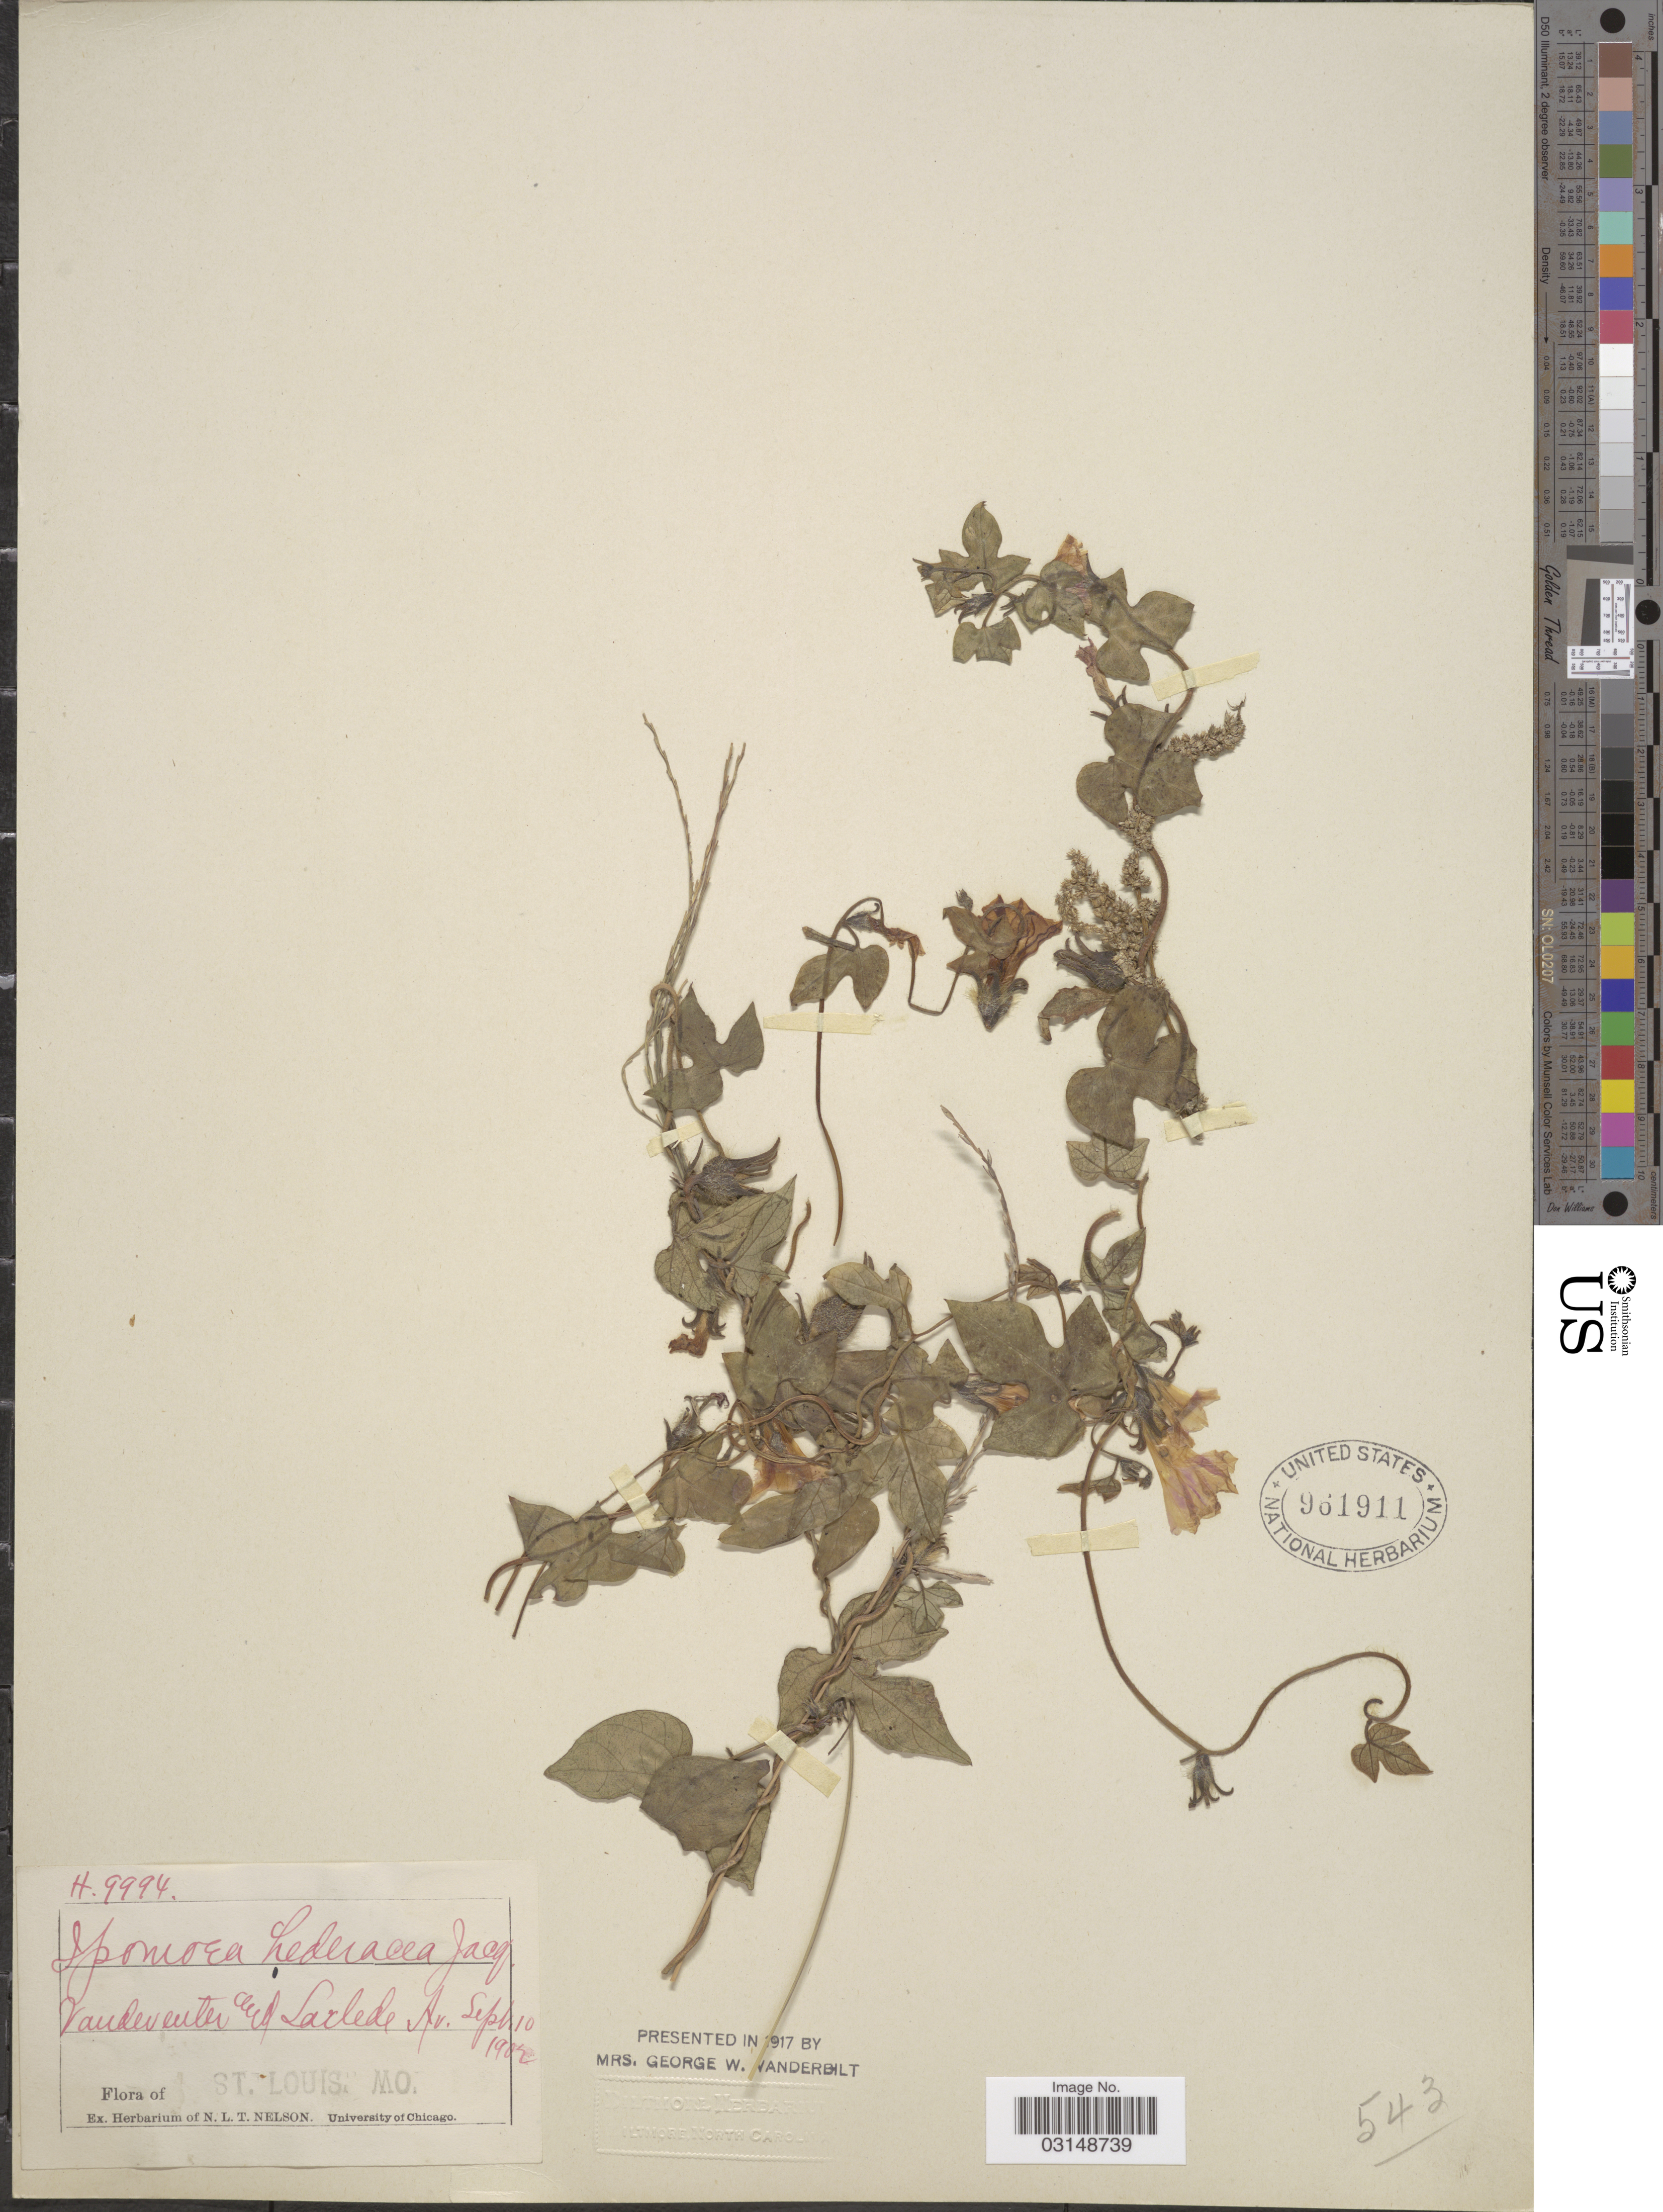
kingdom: Plantae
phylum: Tracheophyta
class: Magnoliopsida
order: Solanales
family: Convolvulaceae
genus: Ipomoea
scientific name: Ipomoea hederacea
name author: Jacq.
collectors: ex herb. N. L. T. Nelson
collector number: H9994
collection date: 1902-09-10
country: United States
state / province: Missouri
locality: St. Louis. Vandeventer and Laclede Av.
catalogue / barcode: US 961911